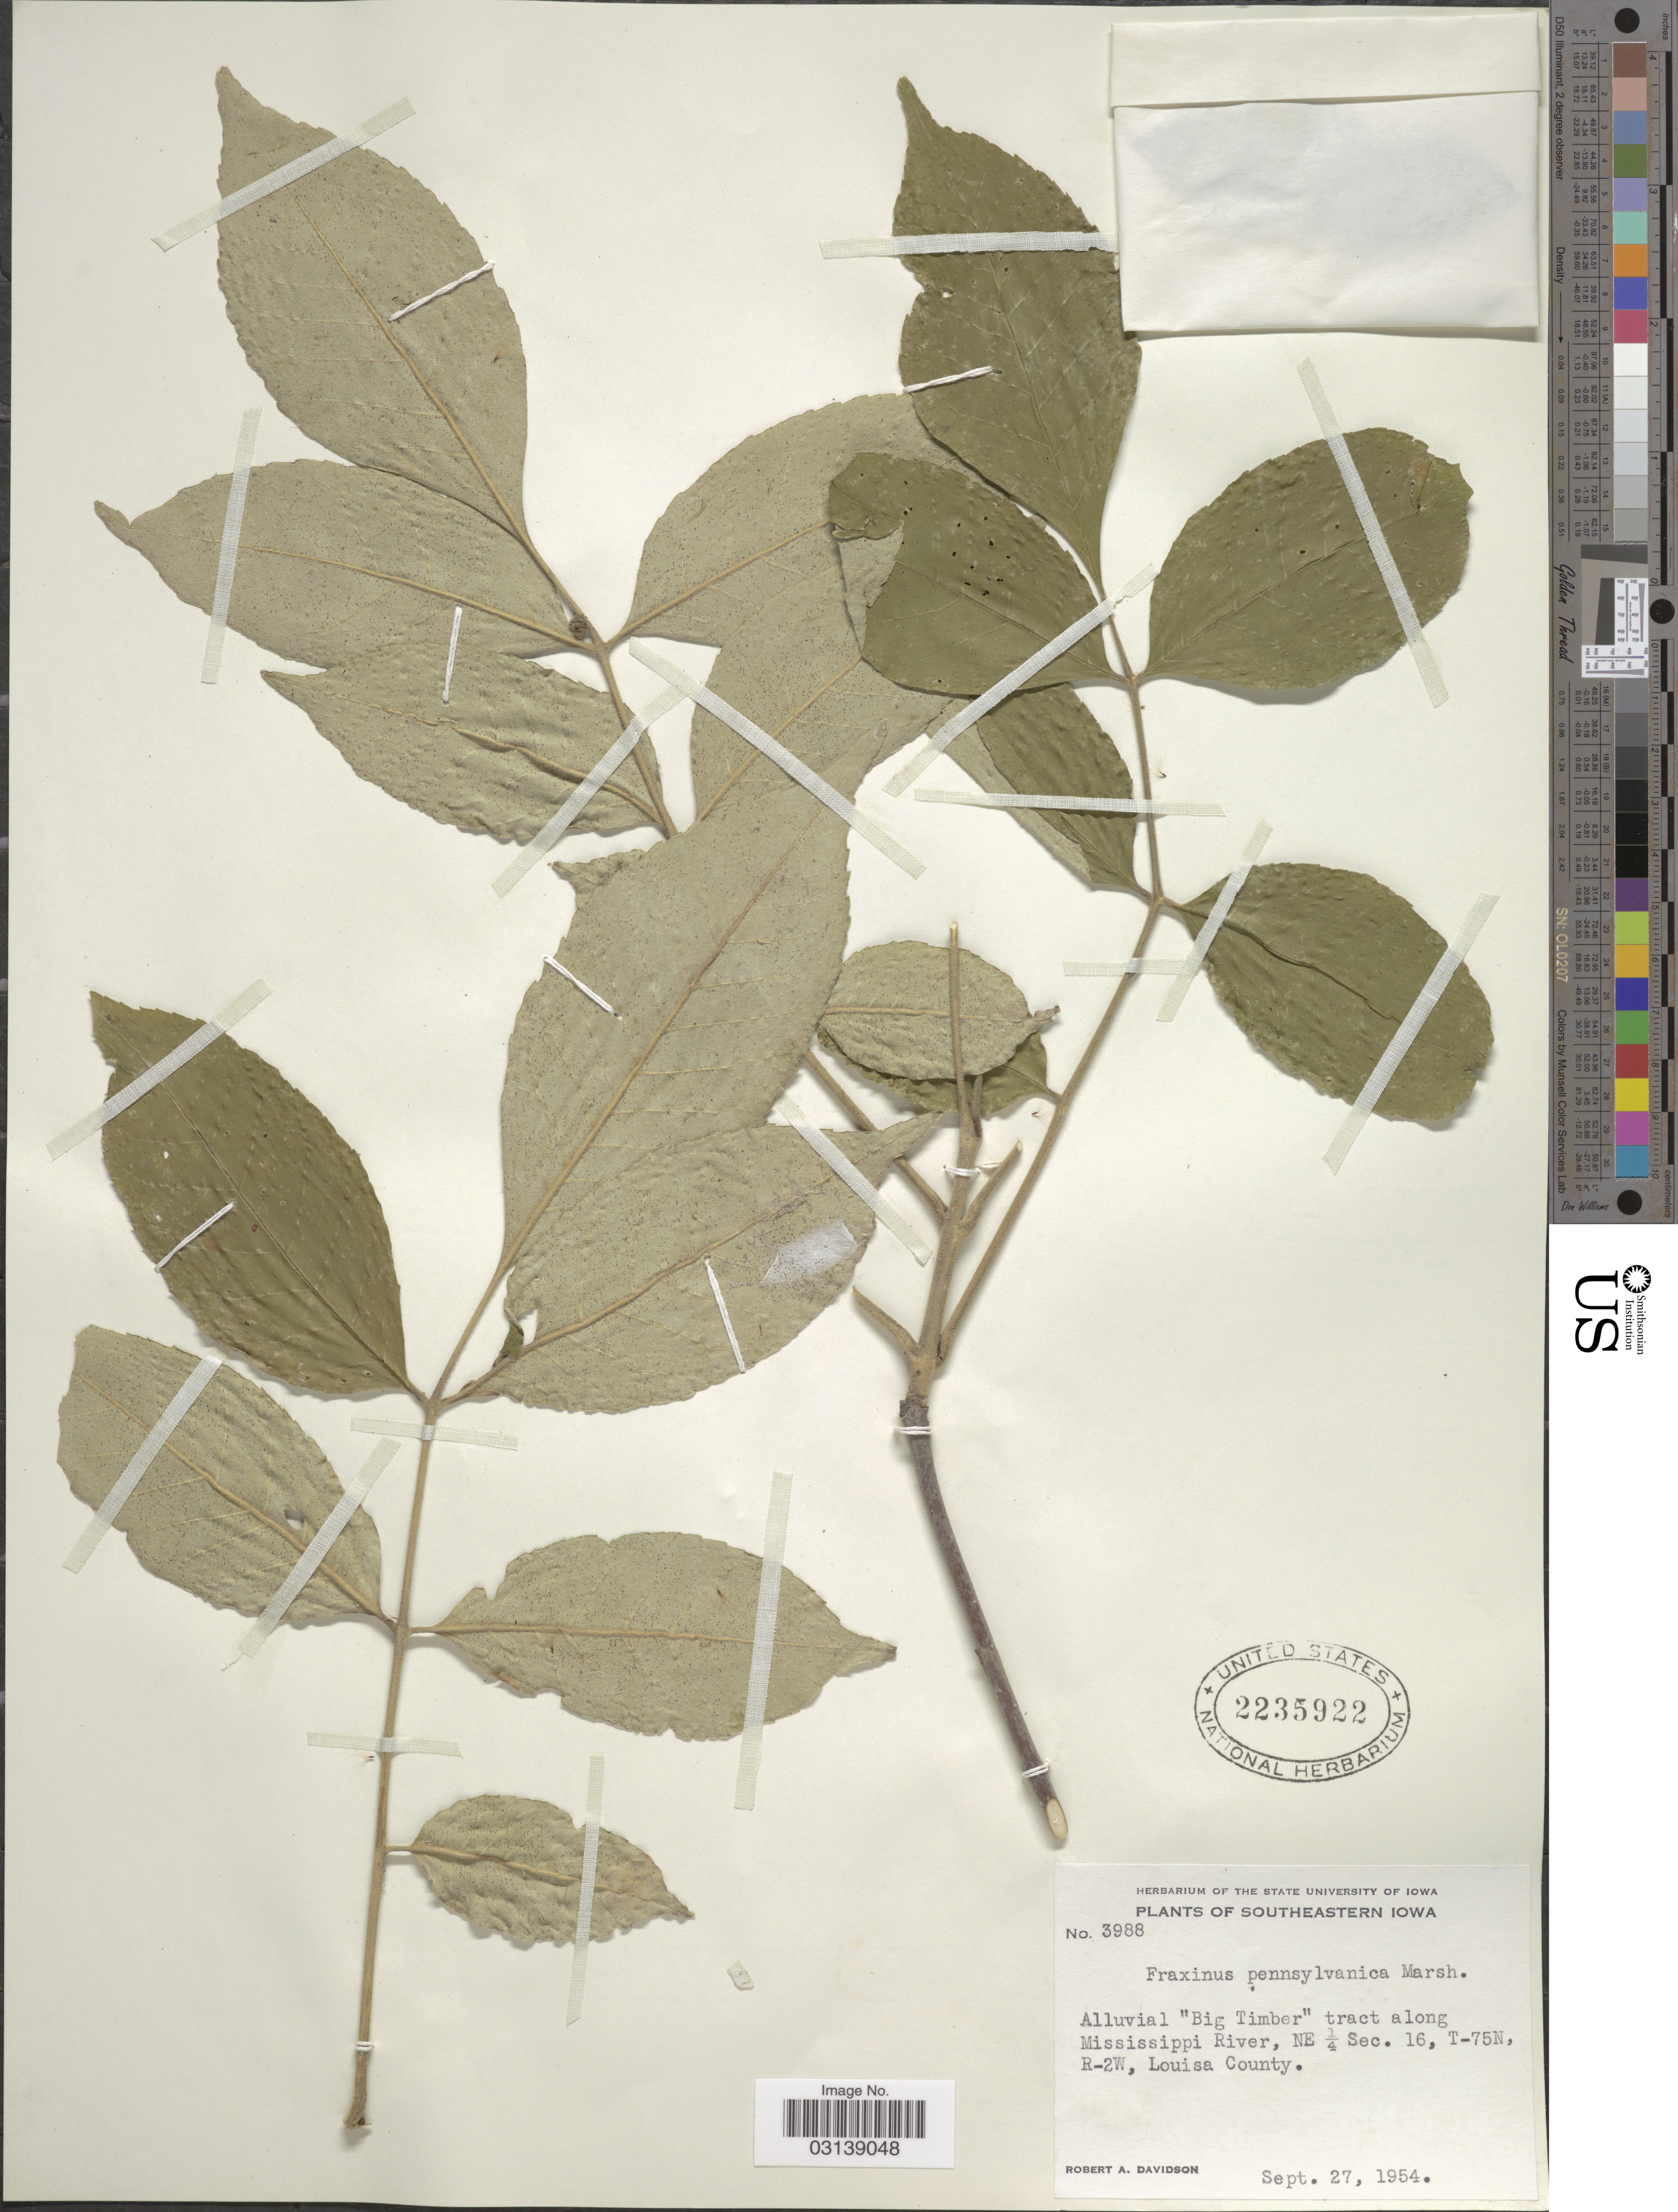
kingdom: Plantae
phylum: Tracheophyta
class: Magnoliopsida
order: Lamiales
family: Oleaceae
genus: Fraxinus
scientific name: Fraxinus pennsylvanica var. pubescens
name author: (Lam.) Lingelsh.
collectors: R. A. Davidson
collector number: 3988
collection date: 1954-09-27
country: United States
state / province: Iowa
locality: Southeastern Iowa. Alluvial "Big Timber" tract along Mississippi River, NE ¼ Sec. 16, T-75N, R-2W, Louisa County.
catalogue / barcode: US 2235922